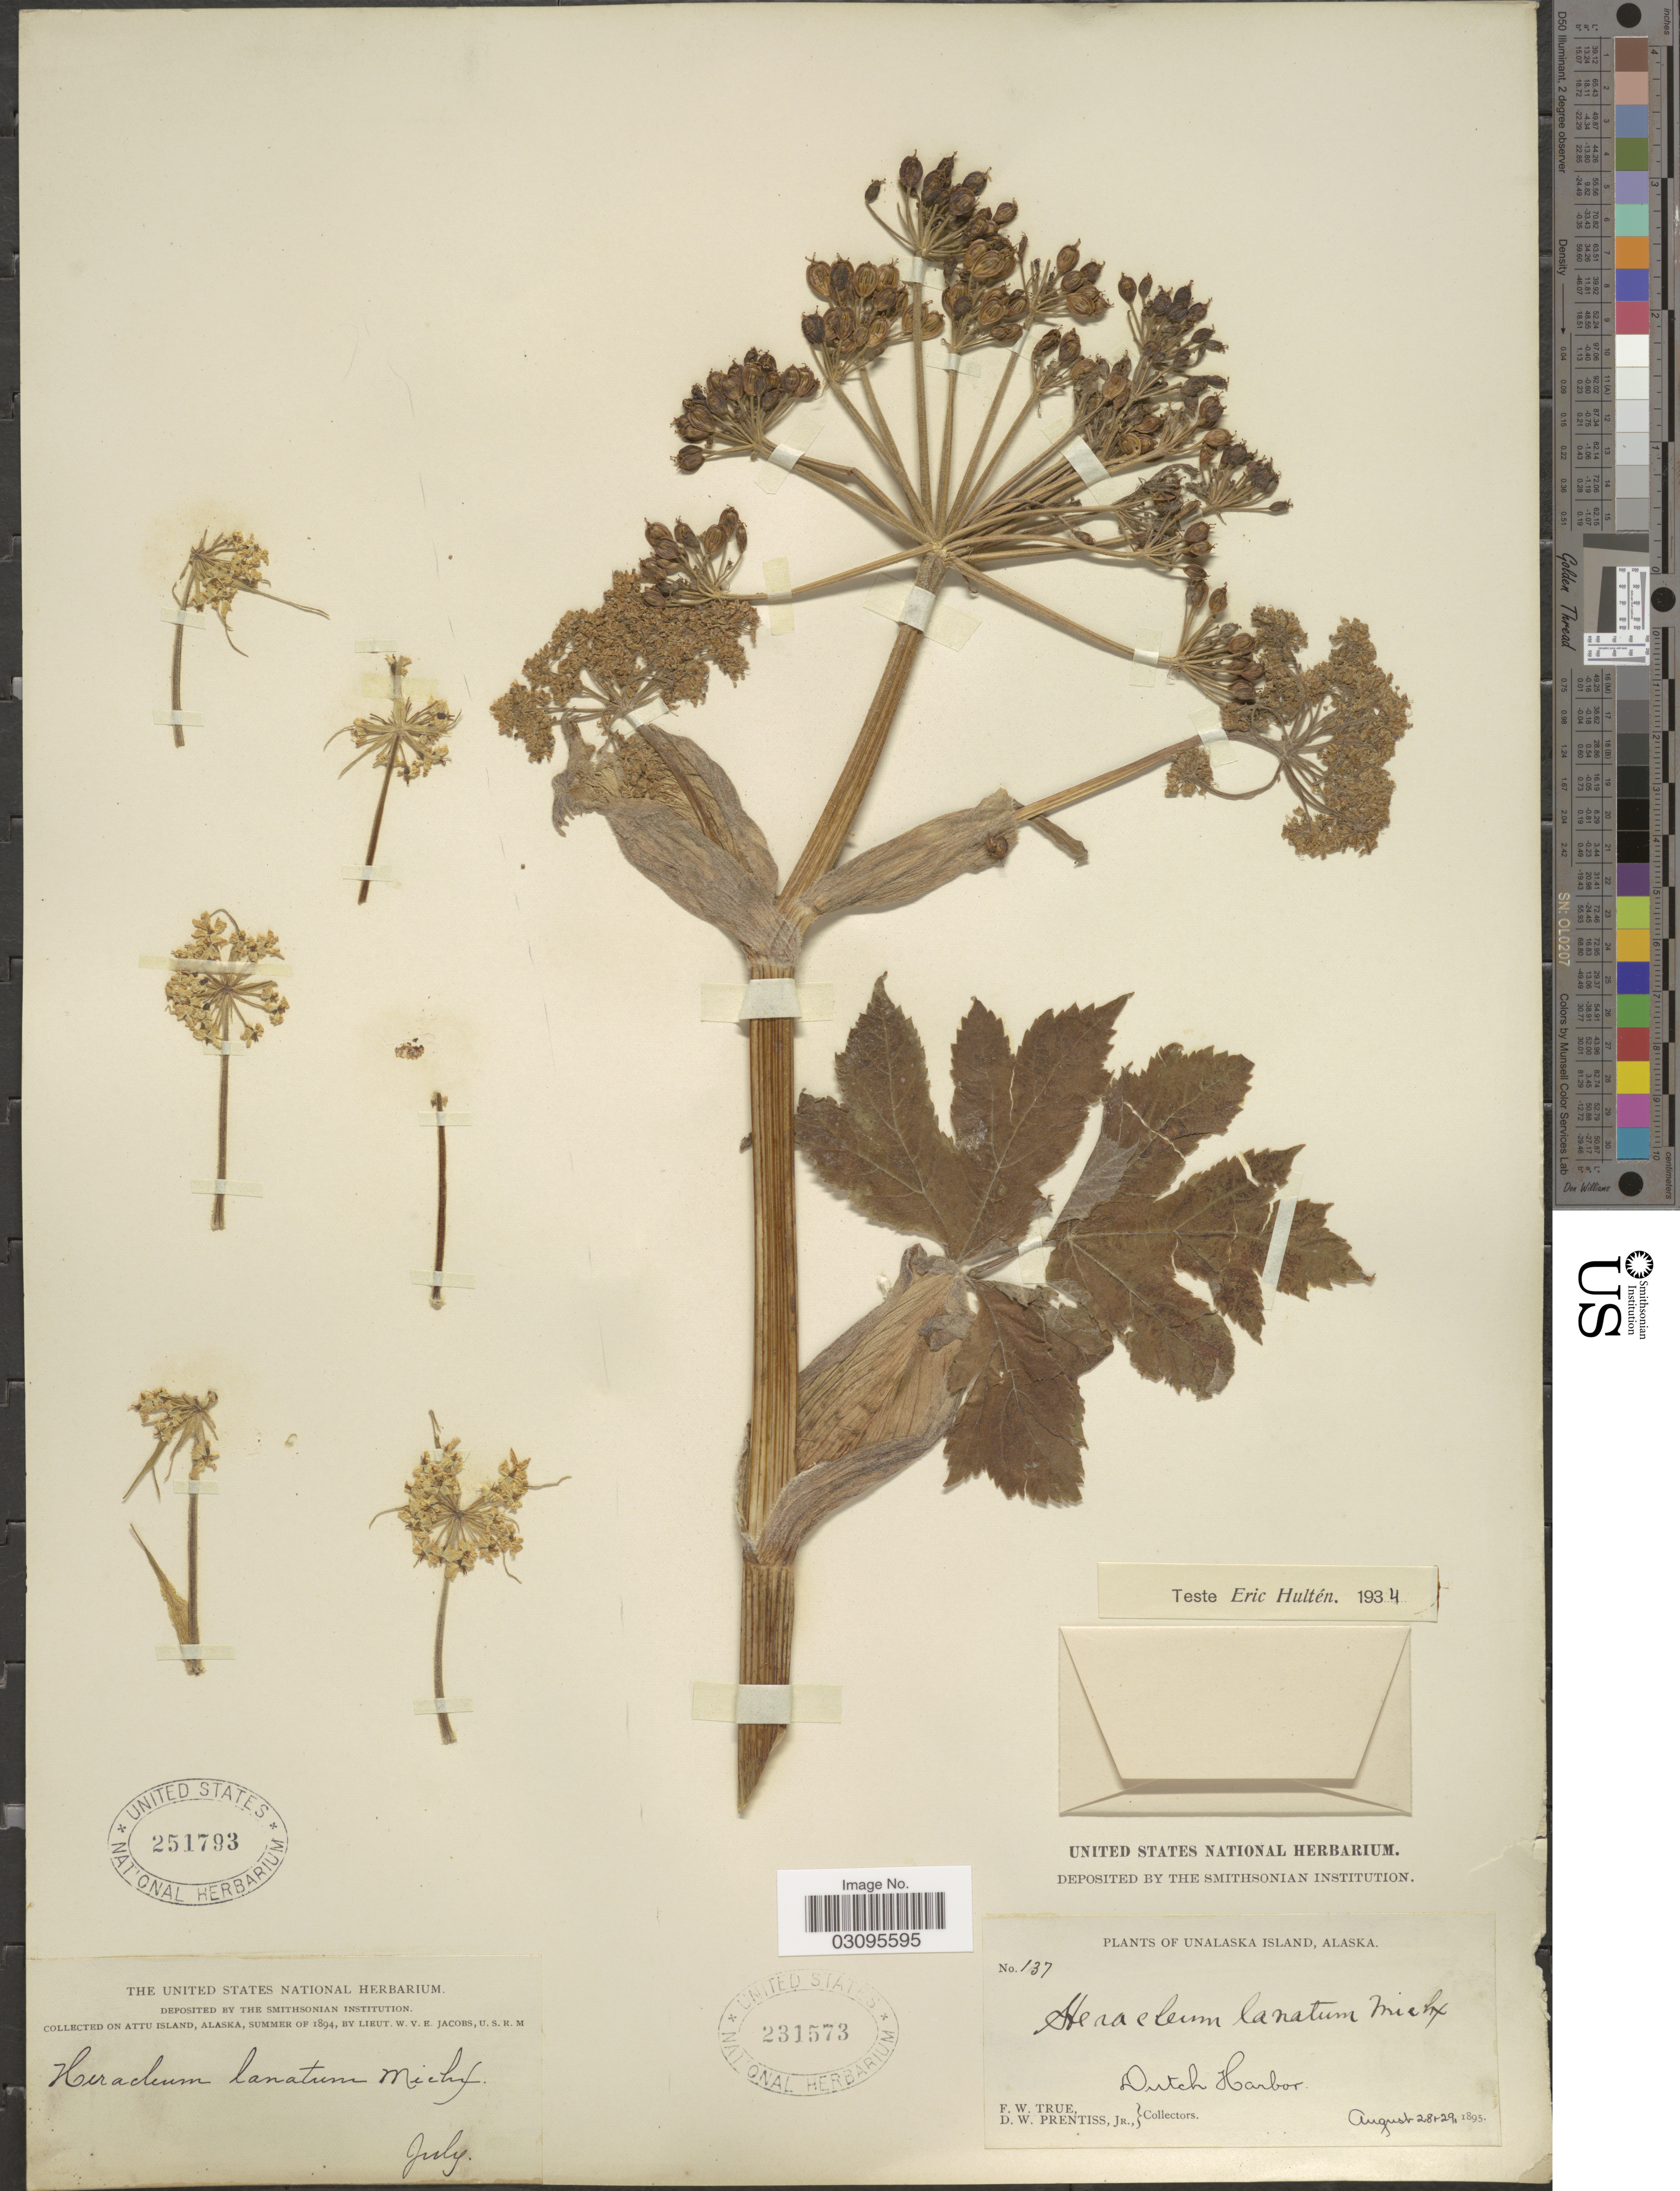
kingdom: Plantae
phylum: Tracheophyta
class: Magnoliopsida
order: Apiales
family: Apiaceae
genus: Heracleum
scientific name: Heracleum lanatum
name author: Michx.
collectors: F. True & D. Prentiss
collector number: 137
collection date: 1895-08-28/1895-08-29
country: United States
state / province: Alaska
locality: Unalaska Island, Alaska, Dutch Harbor.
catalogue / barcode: US 251793